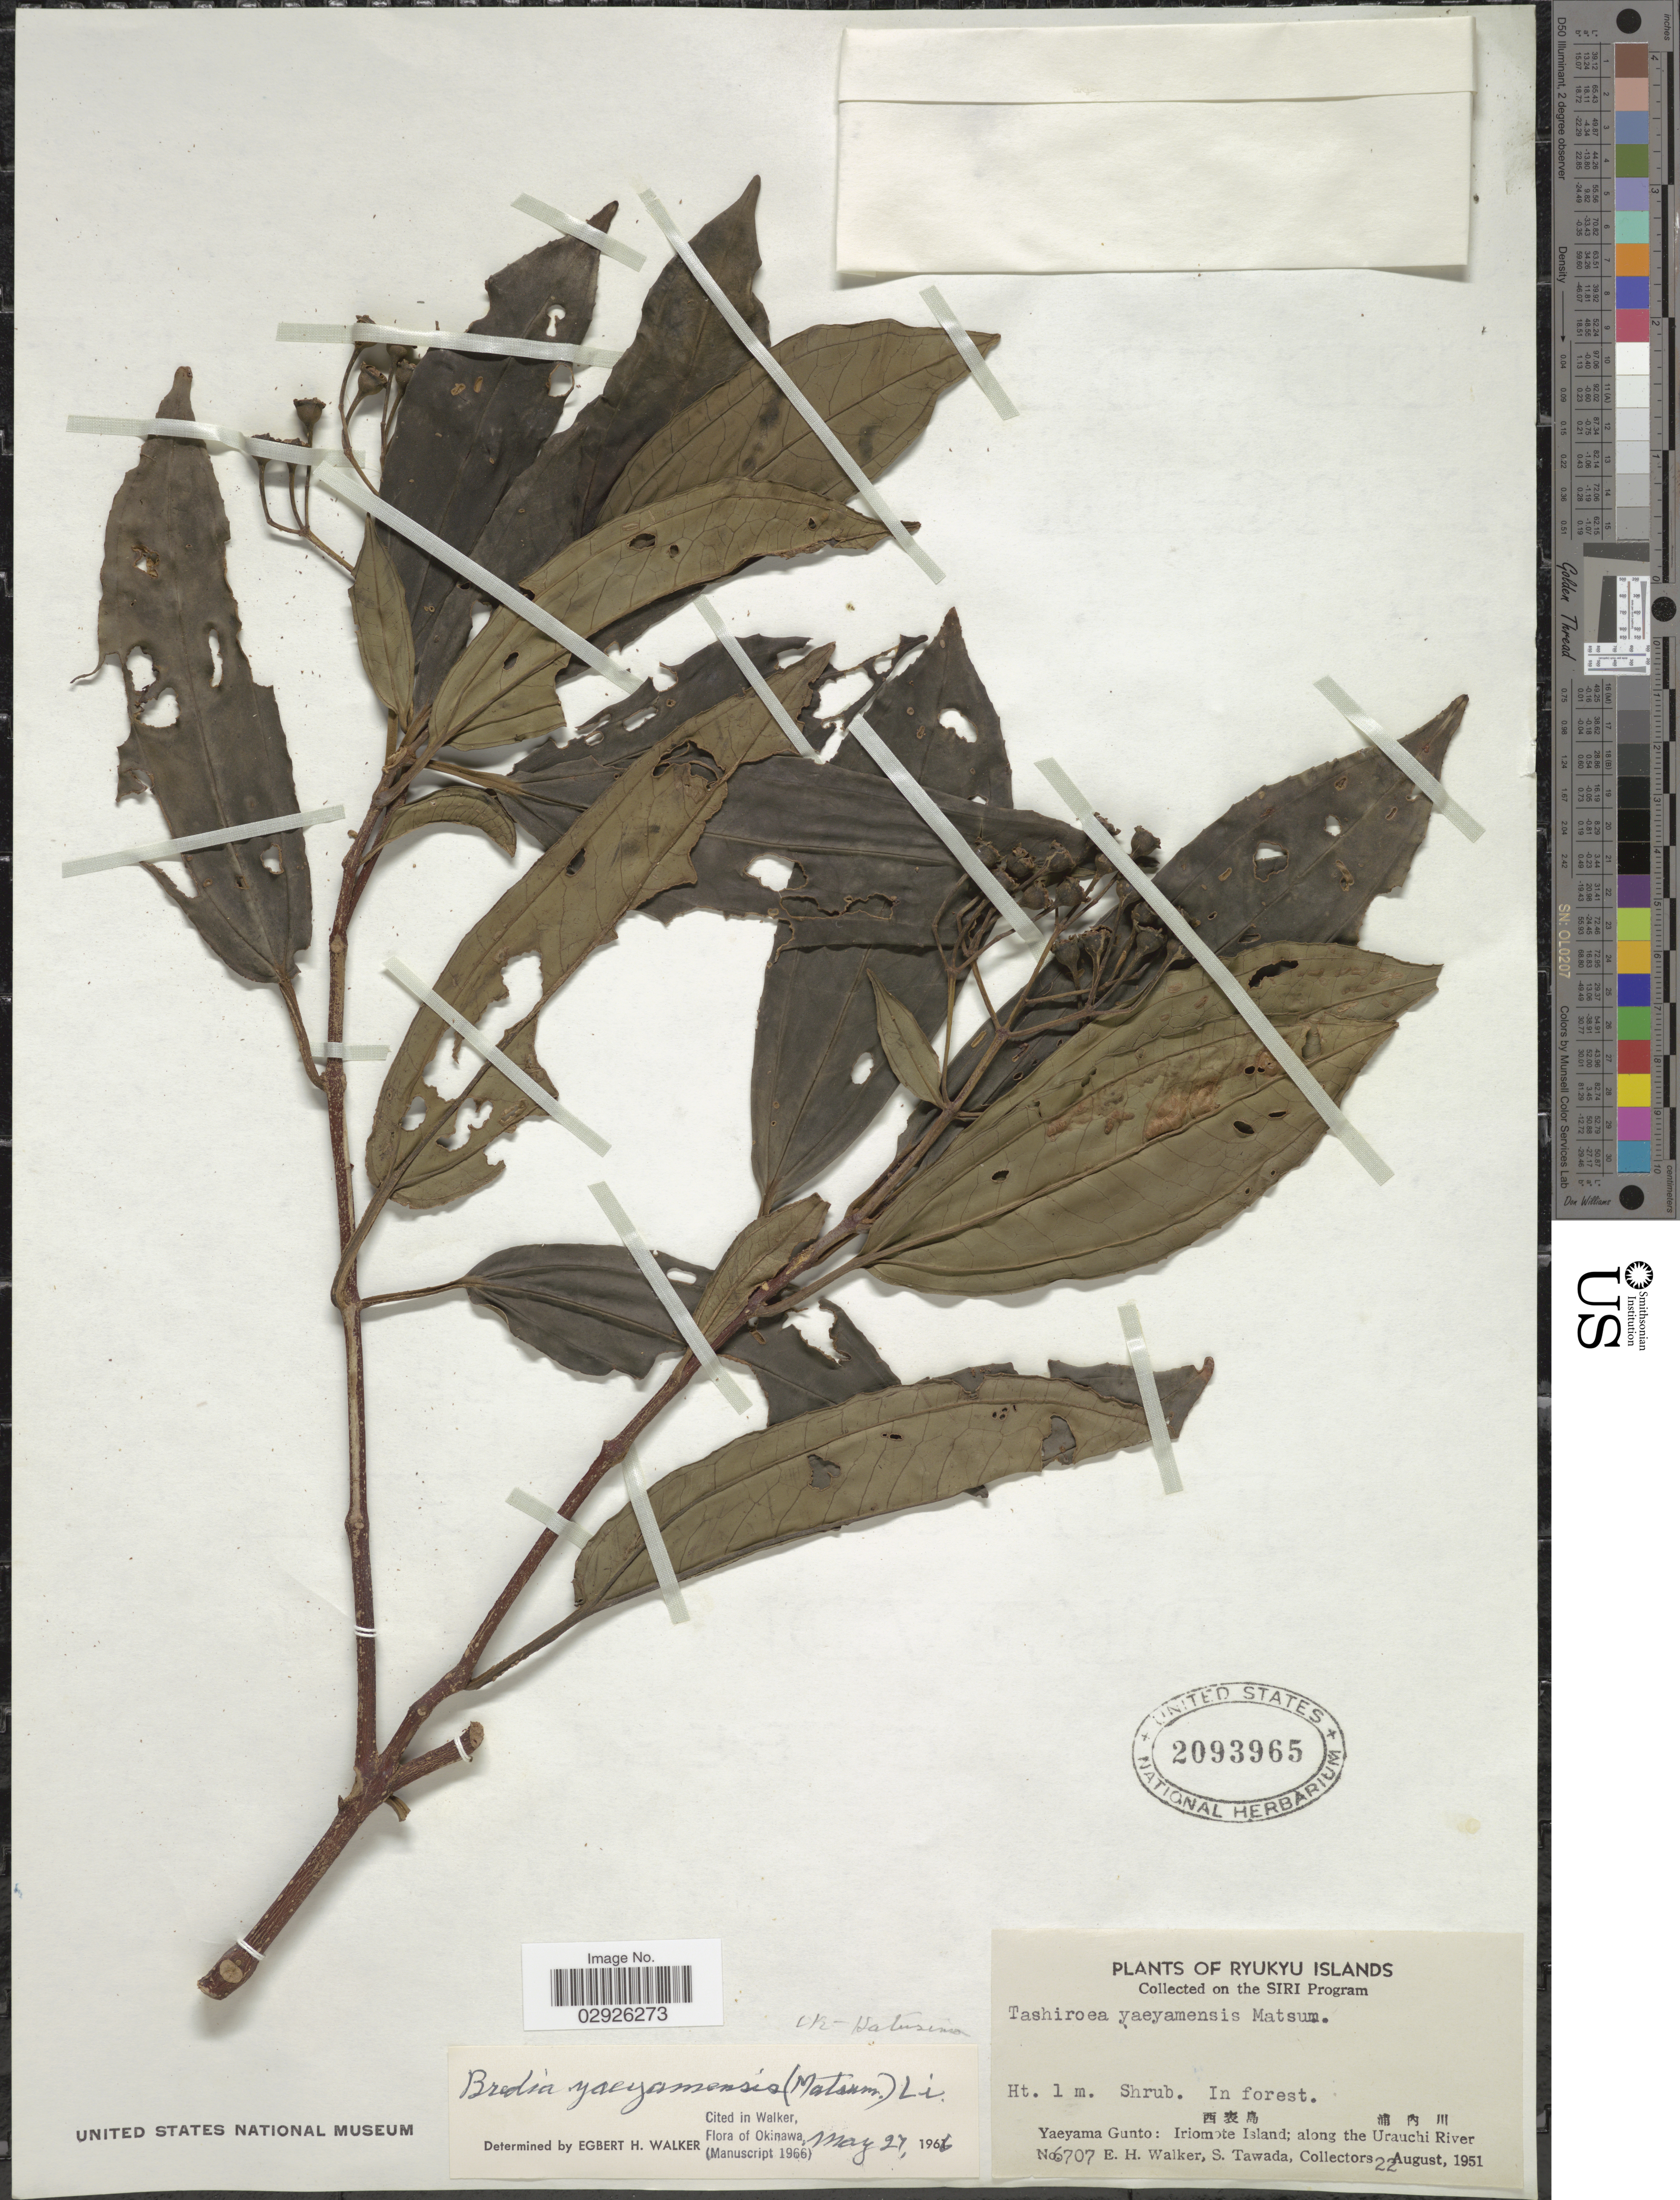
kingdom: Plantae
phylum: Tracheophyta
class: Magnoliopsida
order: Myrtales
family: Melastomataceae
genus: Tashiroea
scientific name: Tashiroea yaeyamensis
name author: Matsum.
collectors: E. H. Walker & S. Tawada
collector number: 6707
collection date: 1951-08-22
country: Japan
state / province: Okinawa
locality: Ryukyu Islands, Yaeyama Gunto: Iriomote Island; along the Urauchi River.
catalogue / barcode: US 2093965